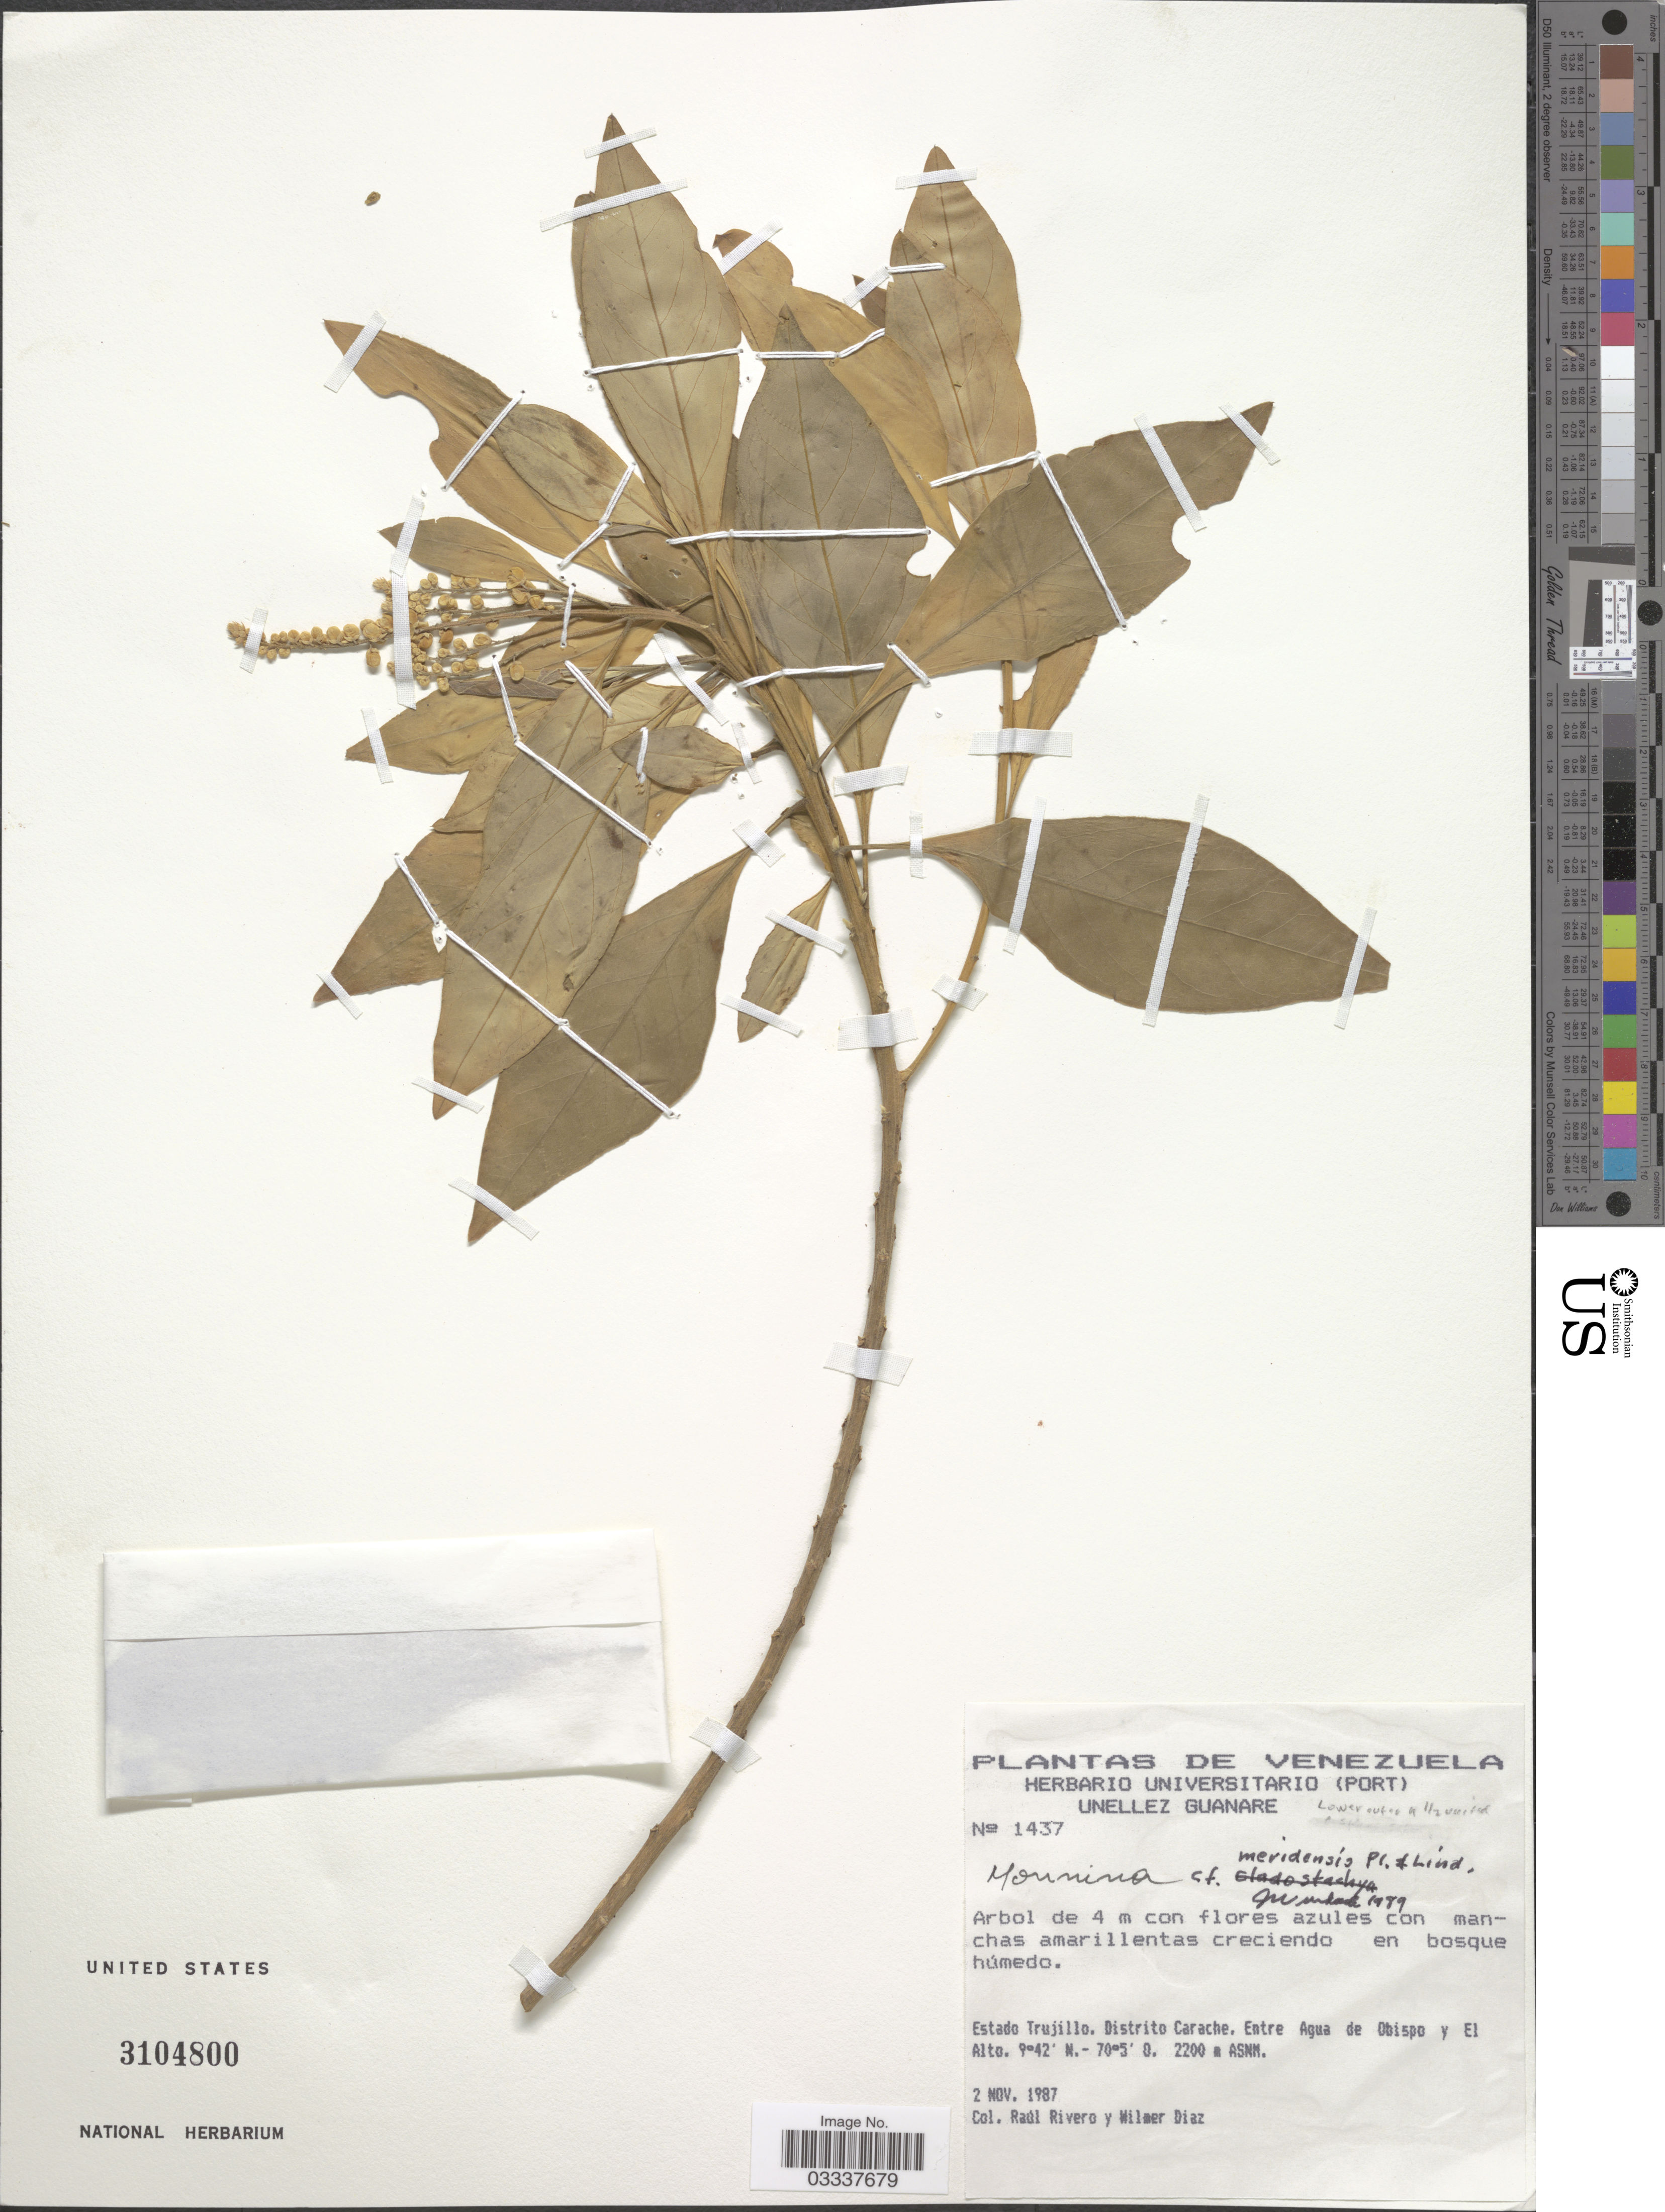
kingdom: Plantae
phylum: Tracheophyta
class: Magnoliopsida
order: Fabales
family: Polygalaceae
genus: Monnina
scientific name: Monnina meridensis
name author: Planch. & B.L. Linden ex Wedd.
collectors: R. Rivero & W. Díaz P.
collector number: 1437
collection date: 1987-11-02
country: Venezuela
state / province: Trujillo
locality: Distrito Carache, Entre Agua de Obispo y El Alto.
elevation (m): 2200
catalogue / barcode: US 3104800